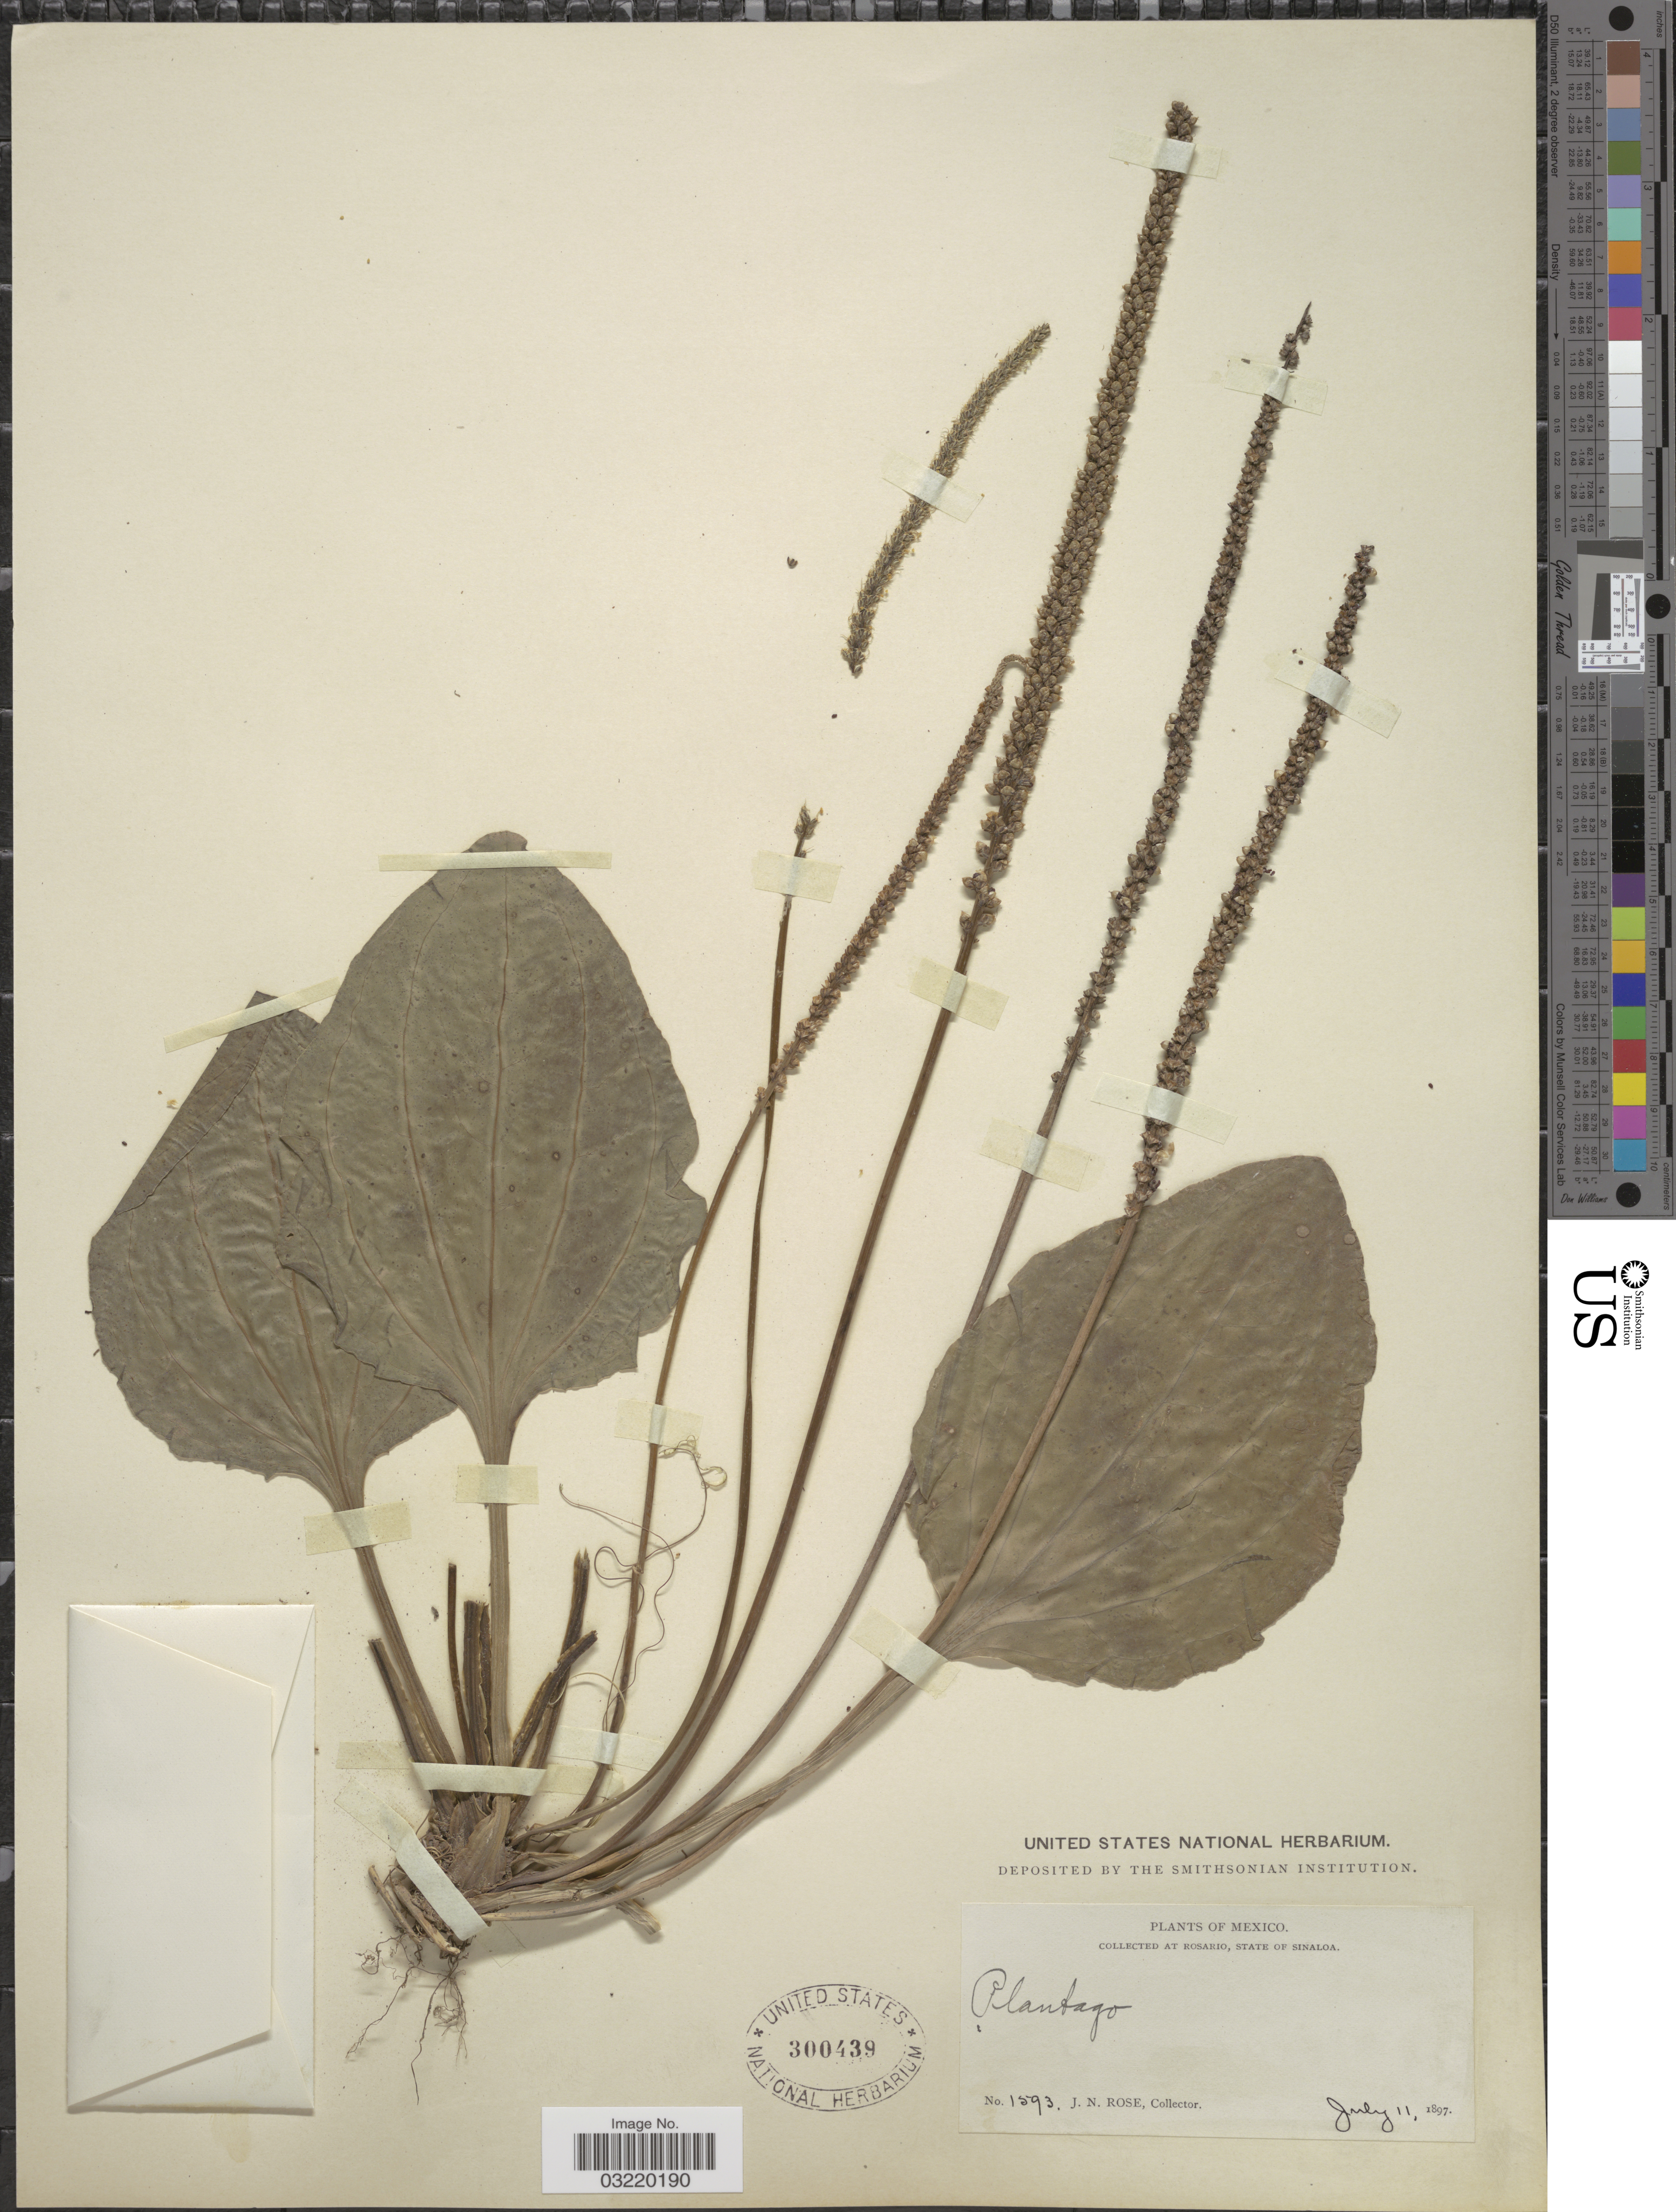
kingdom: Plantae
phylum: Tracheophyta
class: Magnoliopsida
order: Lamiales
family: Plantaginaceae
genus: Plantago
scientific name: Plantago major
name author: L.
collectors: J. N. Rose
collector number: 1593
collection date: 1897-07-11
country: Mexico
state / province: Sinaloa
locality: At Rosario.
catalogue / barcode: US 300439